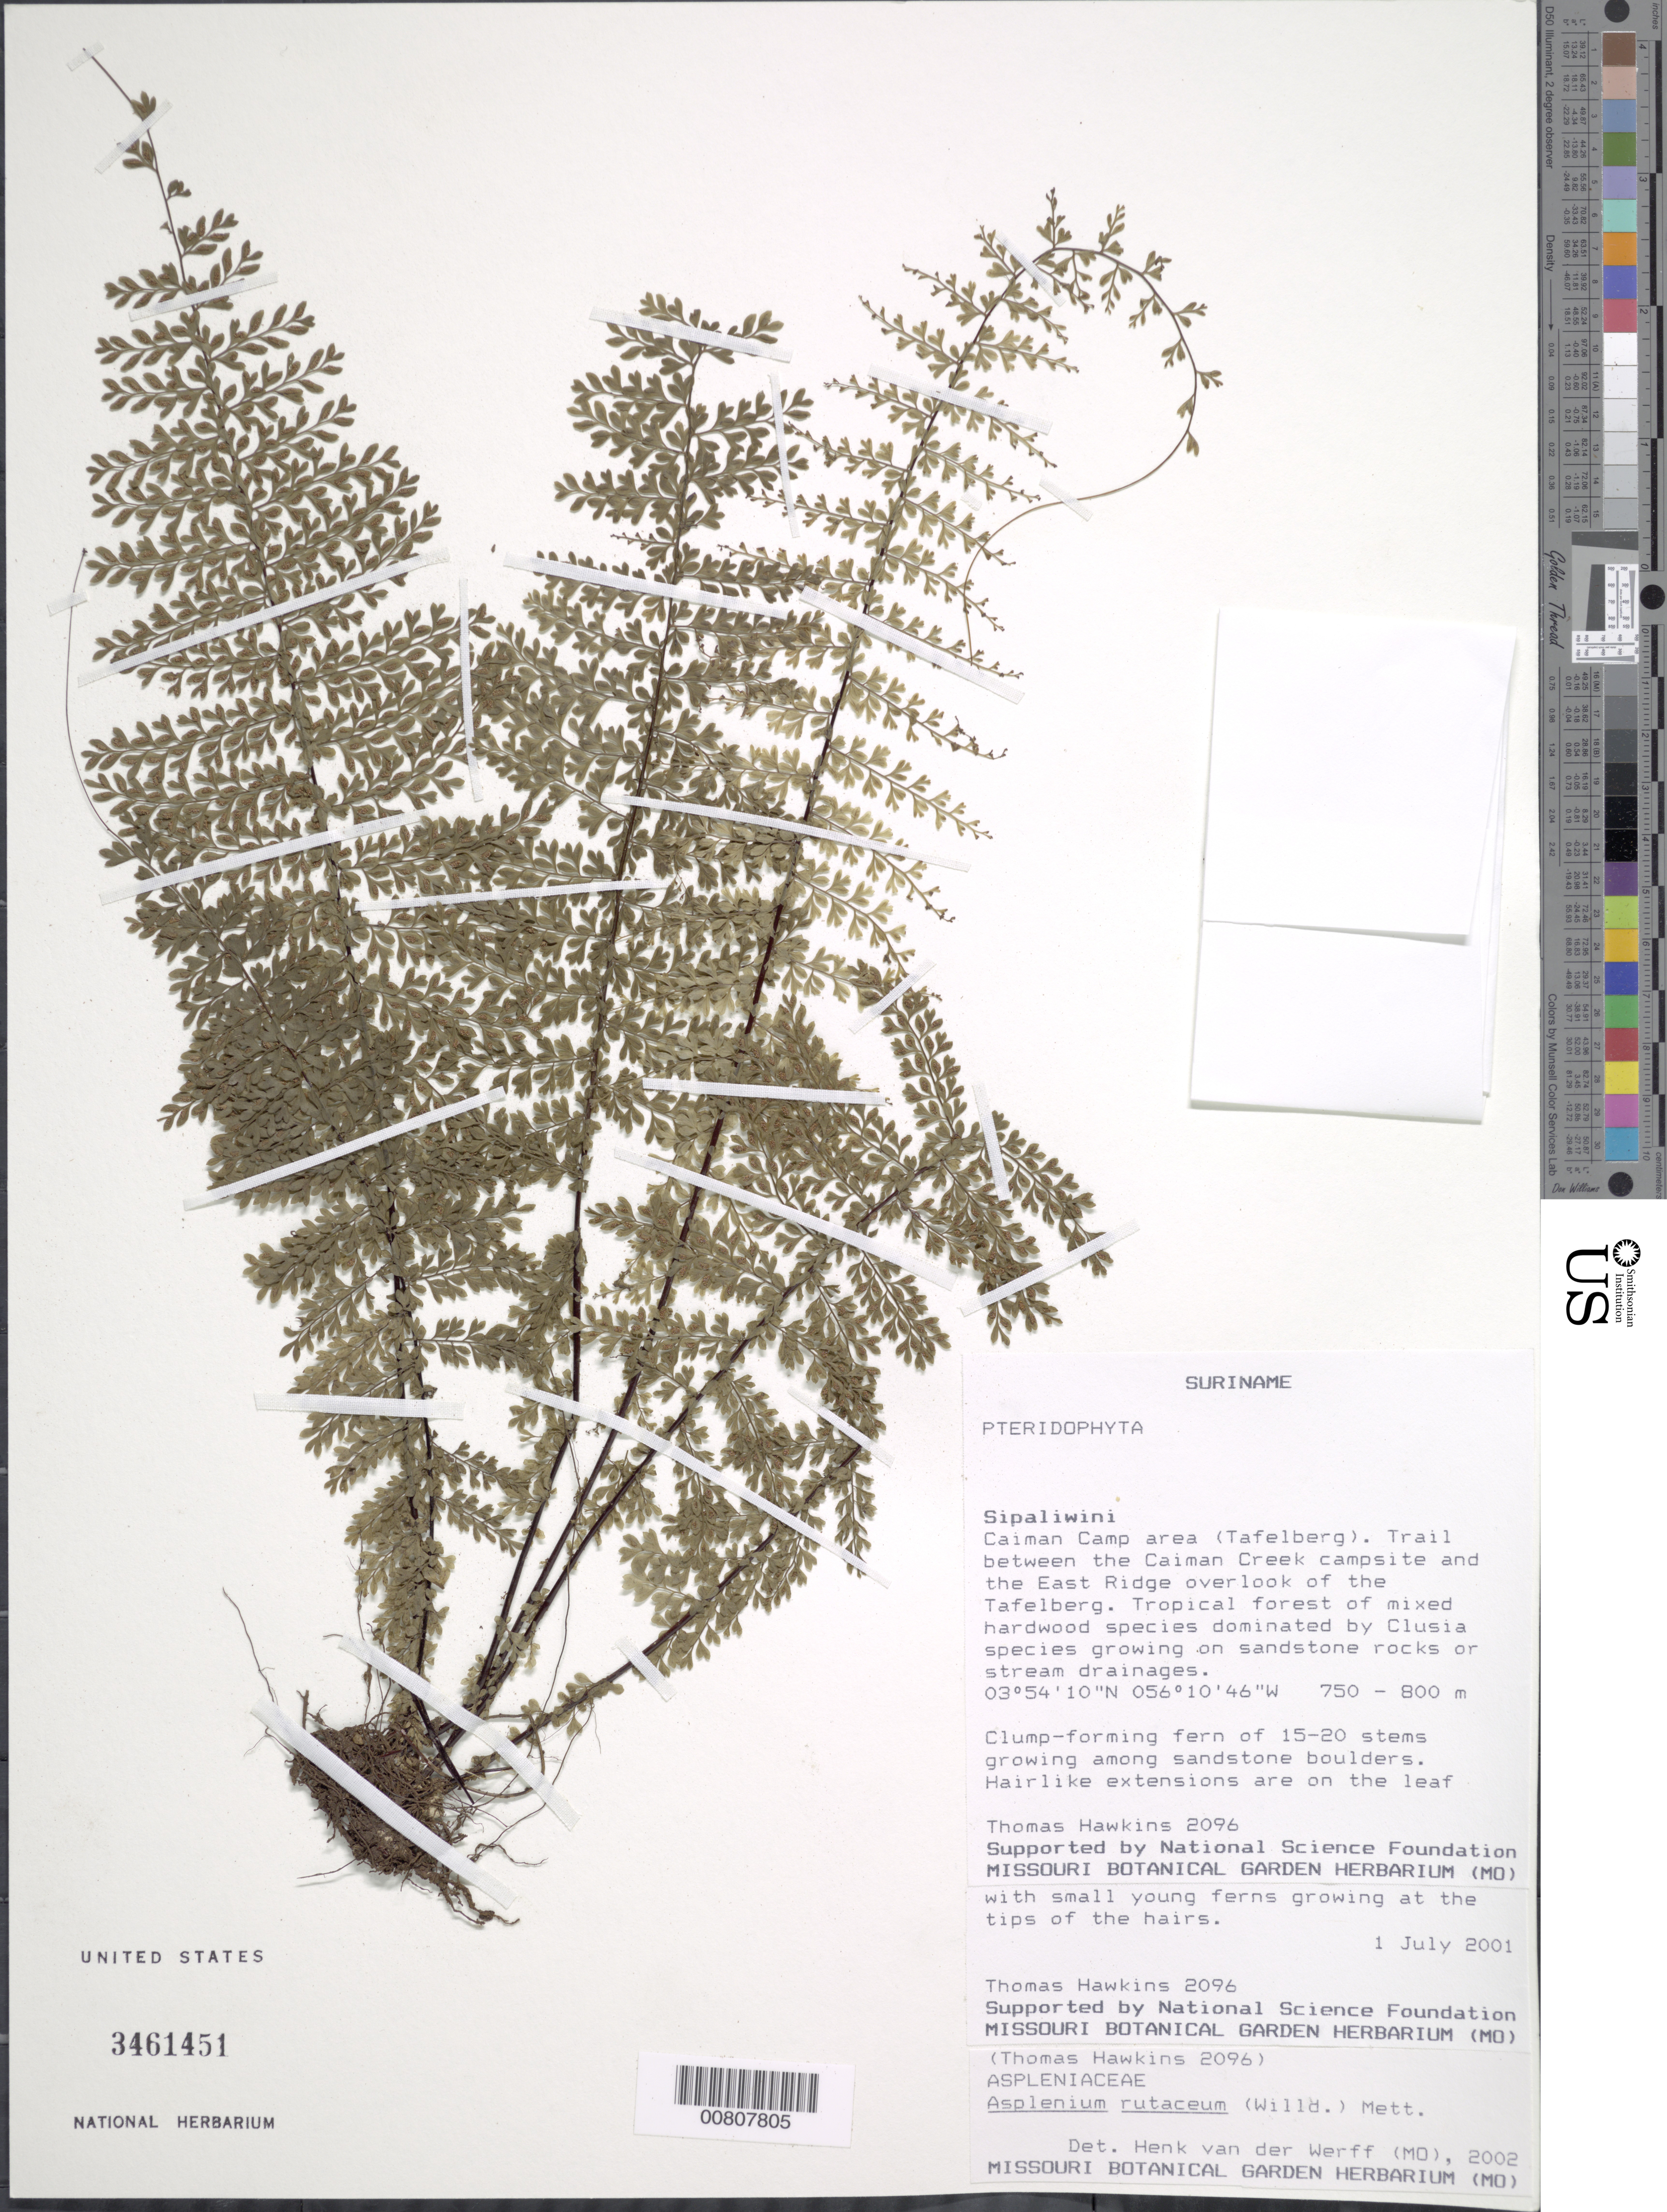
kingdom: Plantae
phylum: Tracheophyta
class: Polypodiopsida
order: Polypodiales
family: Aspleniaceae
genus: Asplenium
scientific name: Asplenium rutaceum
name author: (Willd.) Mett.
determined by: van der Werff, H., (MO), Missouri Botanical Garden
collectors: T. Hawkins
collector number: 2096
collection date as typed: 1-Jul-01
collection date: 2001-07-01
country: Suriname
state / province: Sipaliwini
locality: Tafelberg (Table Mountain), Caiman Camp area, trail between the Caiman Creek campsite and the East Ridge overlook of the Tafelberg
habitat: Tropical forest of mixed hardwood species dominated by Clusia species growing on sandstone rocks or stream drainages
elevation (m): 750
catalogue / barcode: US 3461451